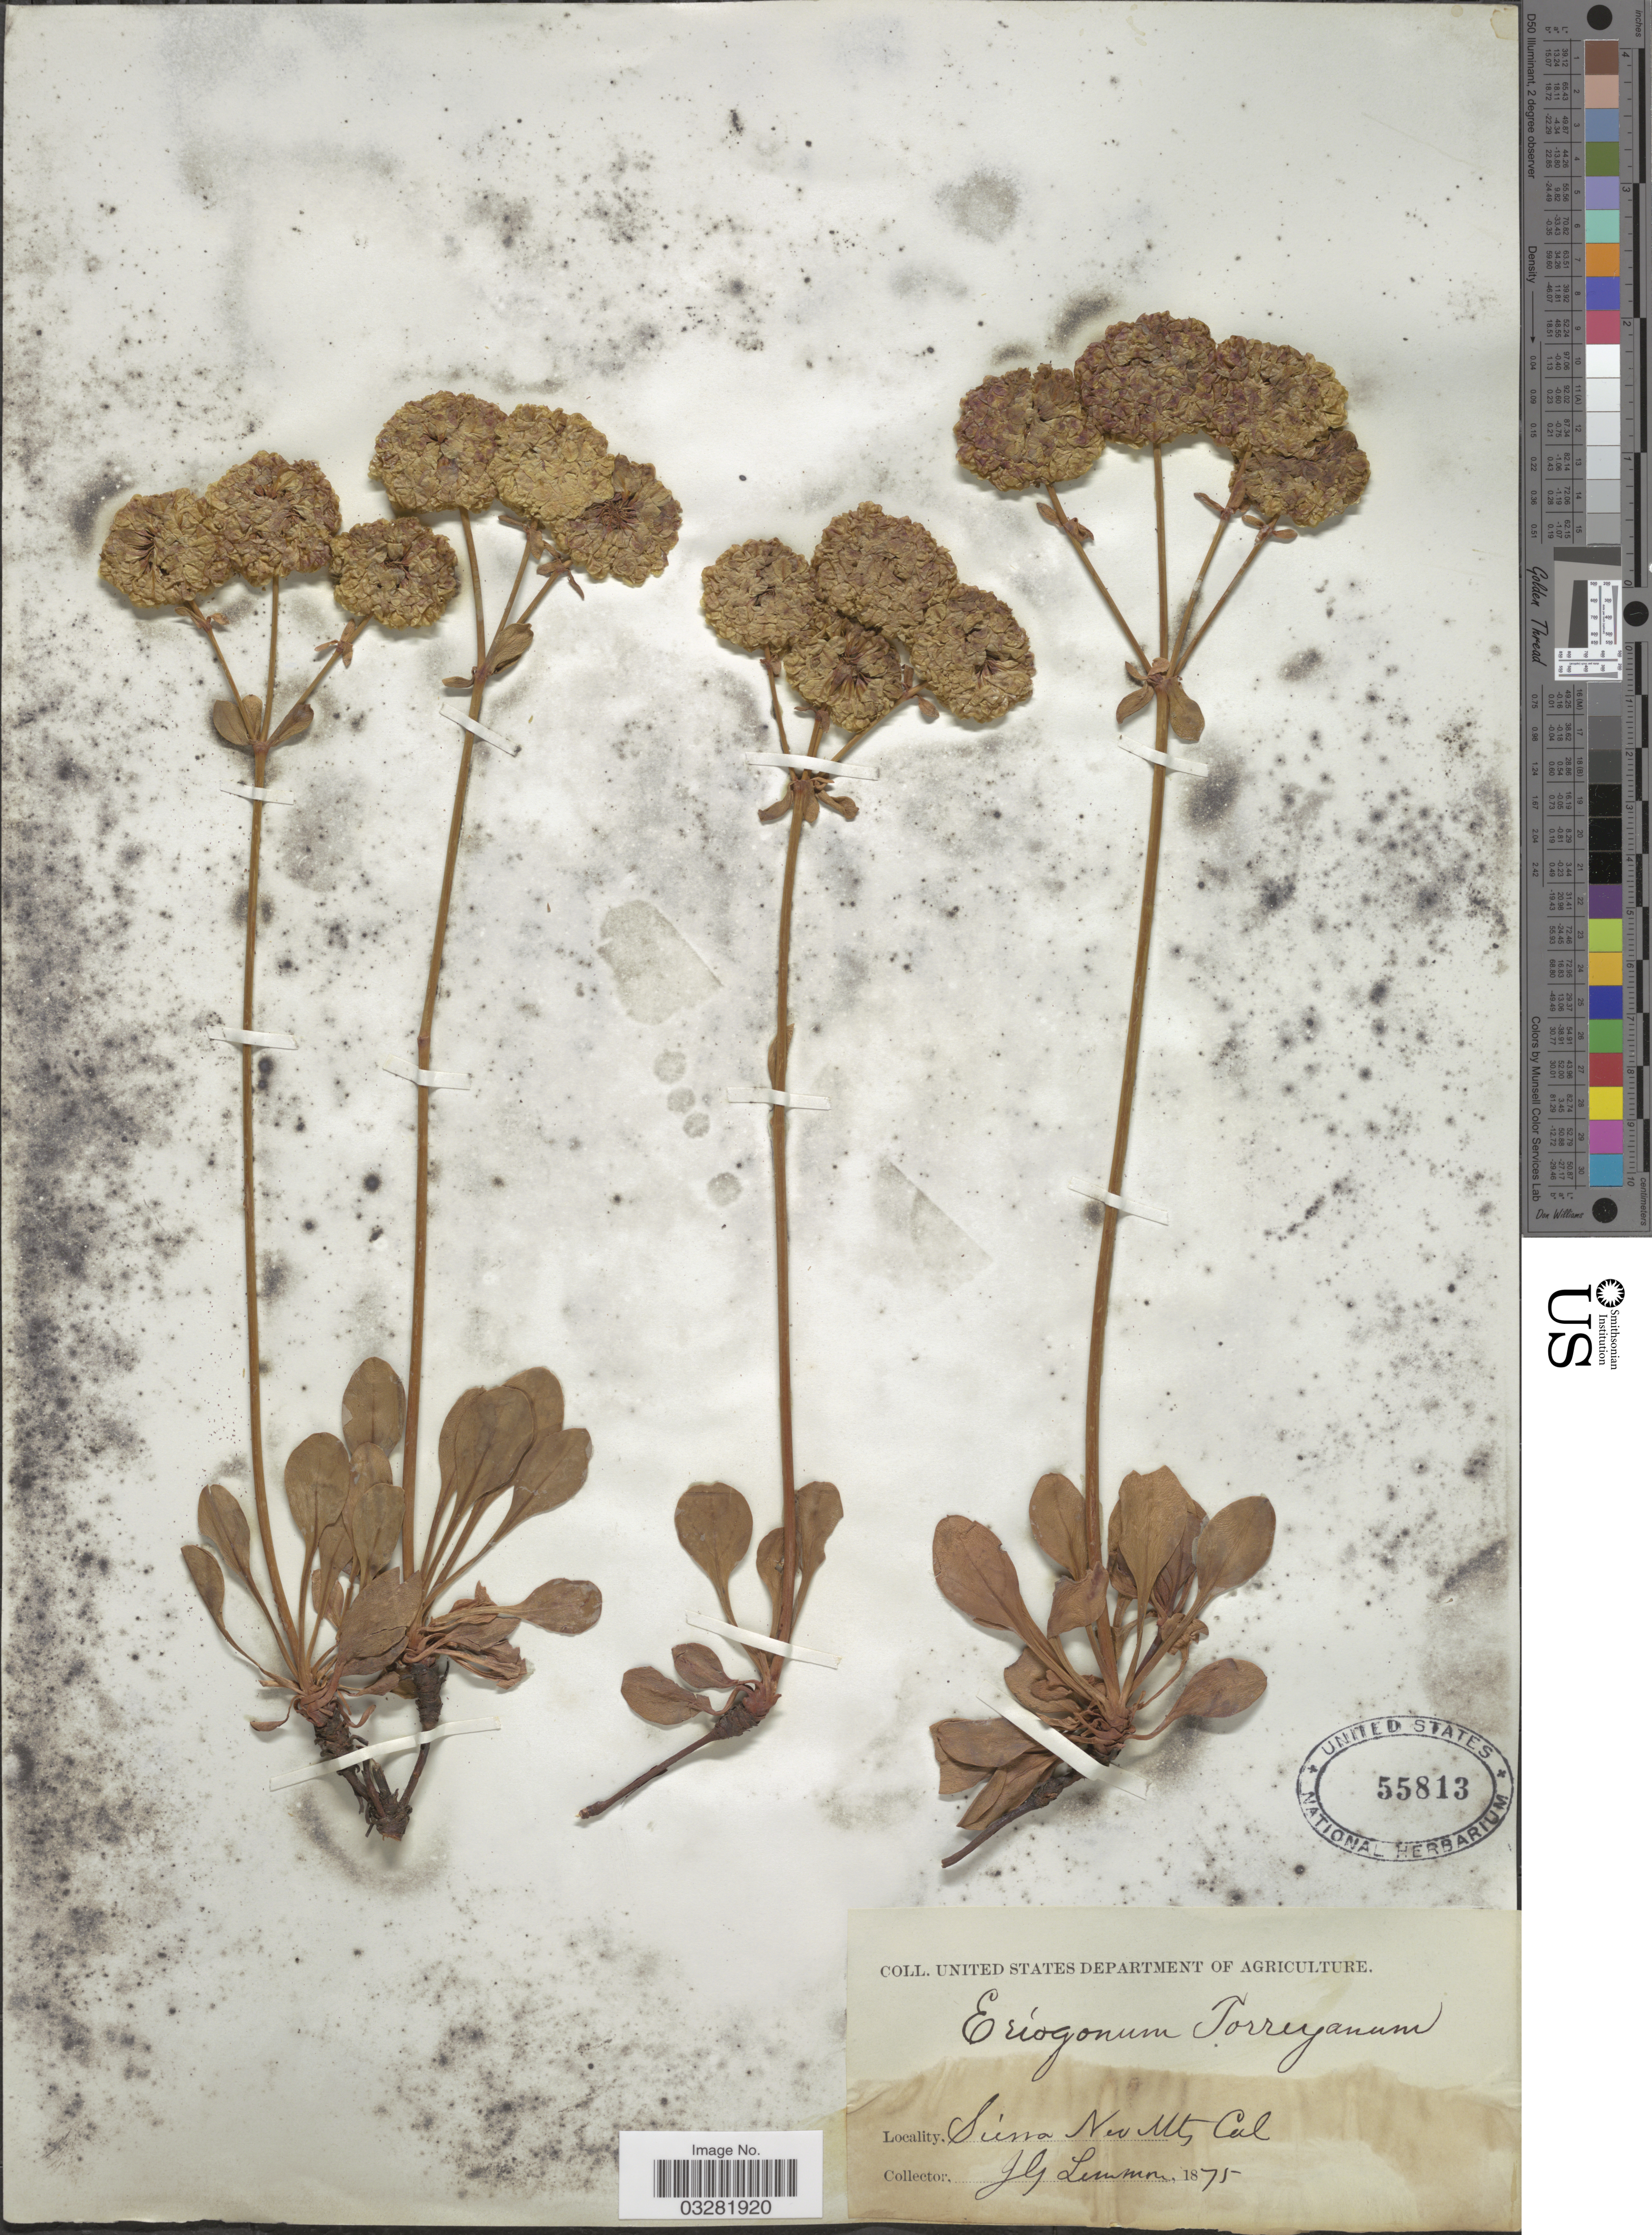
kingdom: Plantae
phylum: Tracheophyta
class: Magnoliopsida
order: Caryophyllales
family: Polygonaceae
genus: Eriogonum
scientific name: Eriogonum umbellatum var. torreyanum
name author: (A. Gray) M.E. Jones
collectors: J. Lemmon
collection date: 1875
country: United States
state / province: California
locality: Sierra Nev Mts.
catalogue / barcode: US 55813